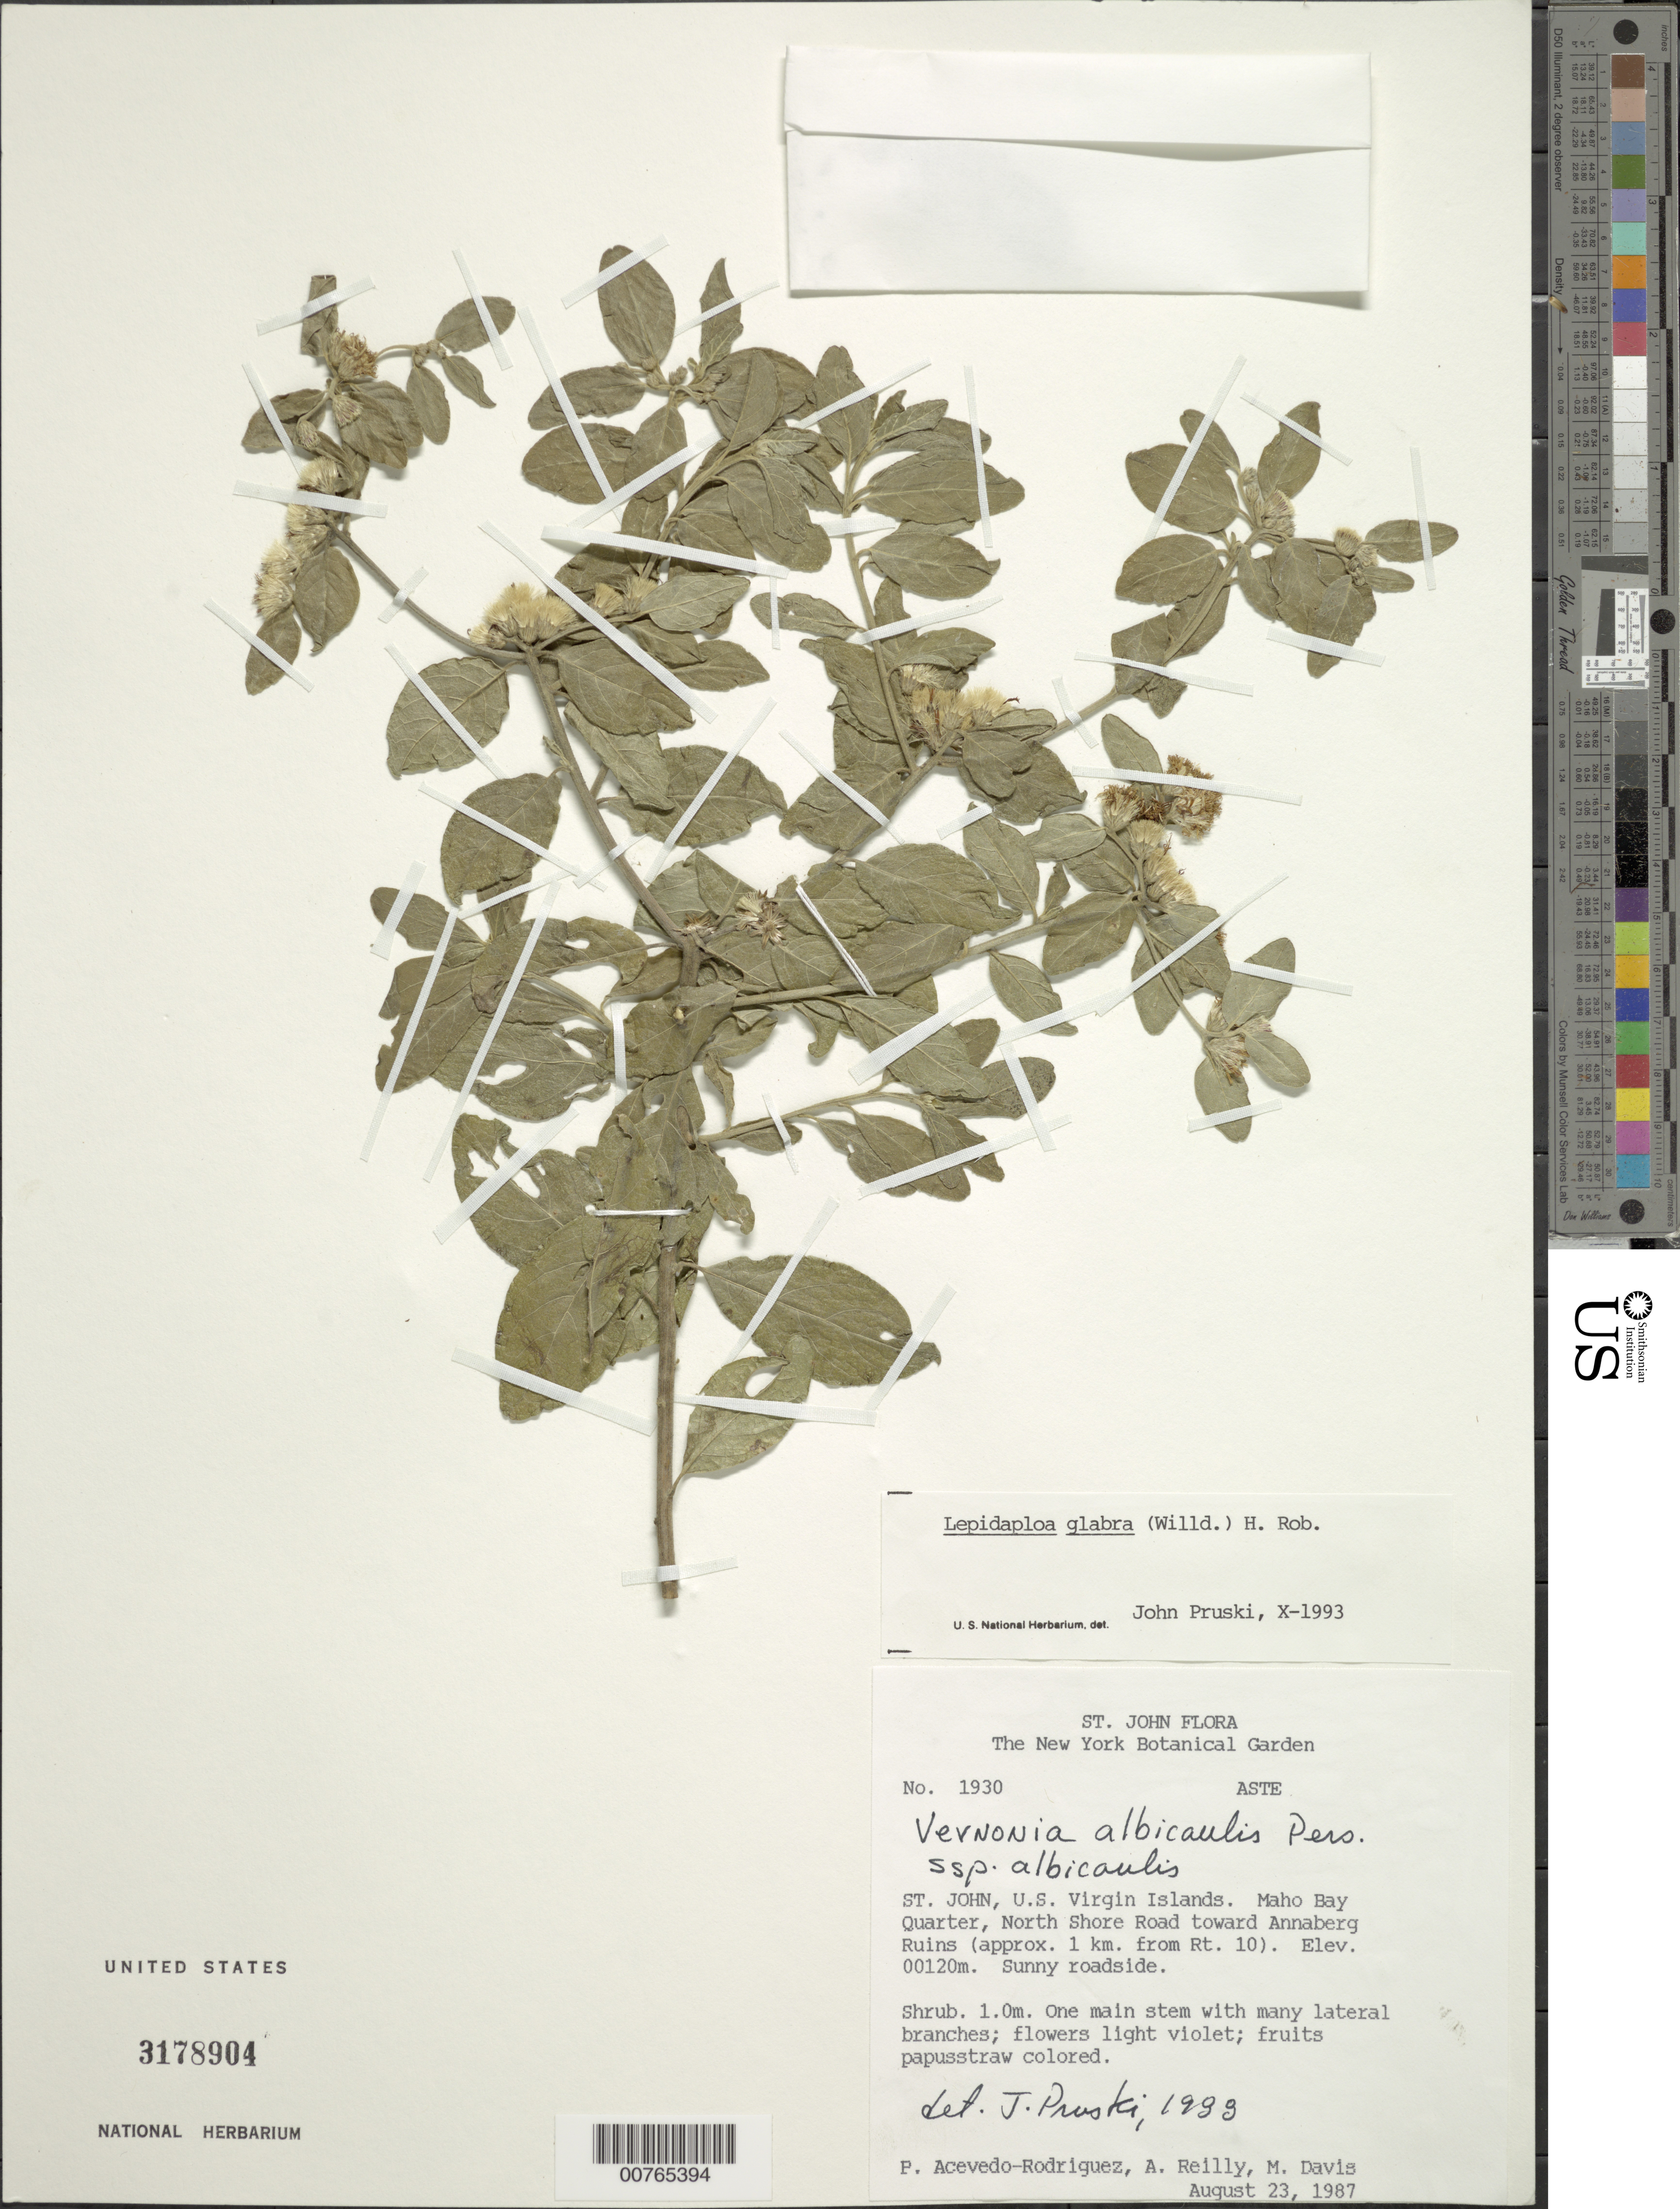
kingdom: Plantae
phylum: Tracheophyta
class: Magnoliopsida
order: Asterales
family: Asteraceae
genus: Lepidaploa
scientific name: Lepidaploa glabra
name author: (Willd.) H. Rob.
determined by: Pruski, J. F.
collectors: P. Acevedo-Rodr., A. Reilly & M. Davis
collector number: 1930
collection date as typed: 23 Aug 1987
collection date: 1987-08-23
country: U.S. Virgin Islands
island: St. John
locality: Maho Bay Quarter; North Shore Road toward Annaberg Ruins (approx. 1 km from Rt. 10)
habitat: Sunny roadside.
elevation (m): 120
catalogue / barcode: US 3178904